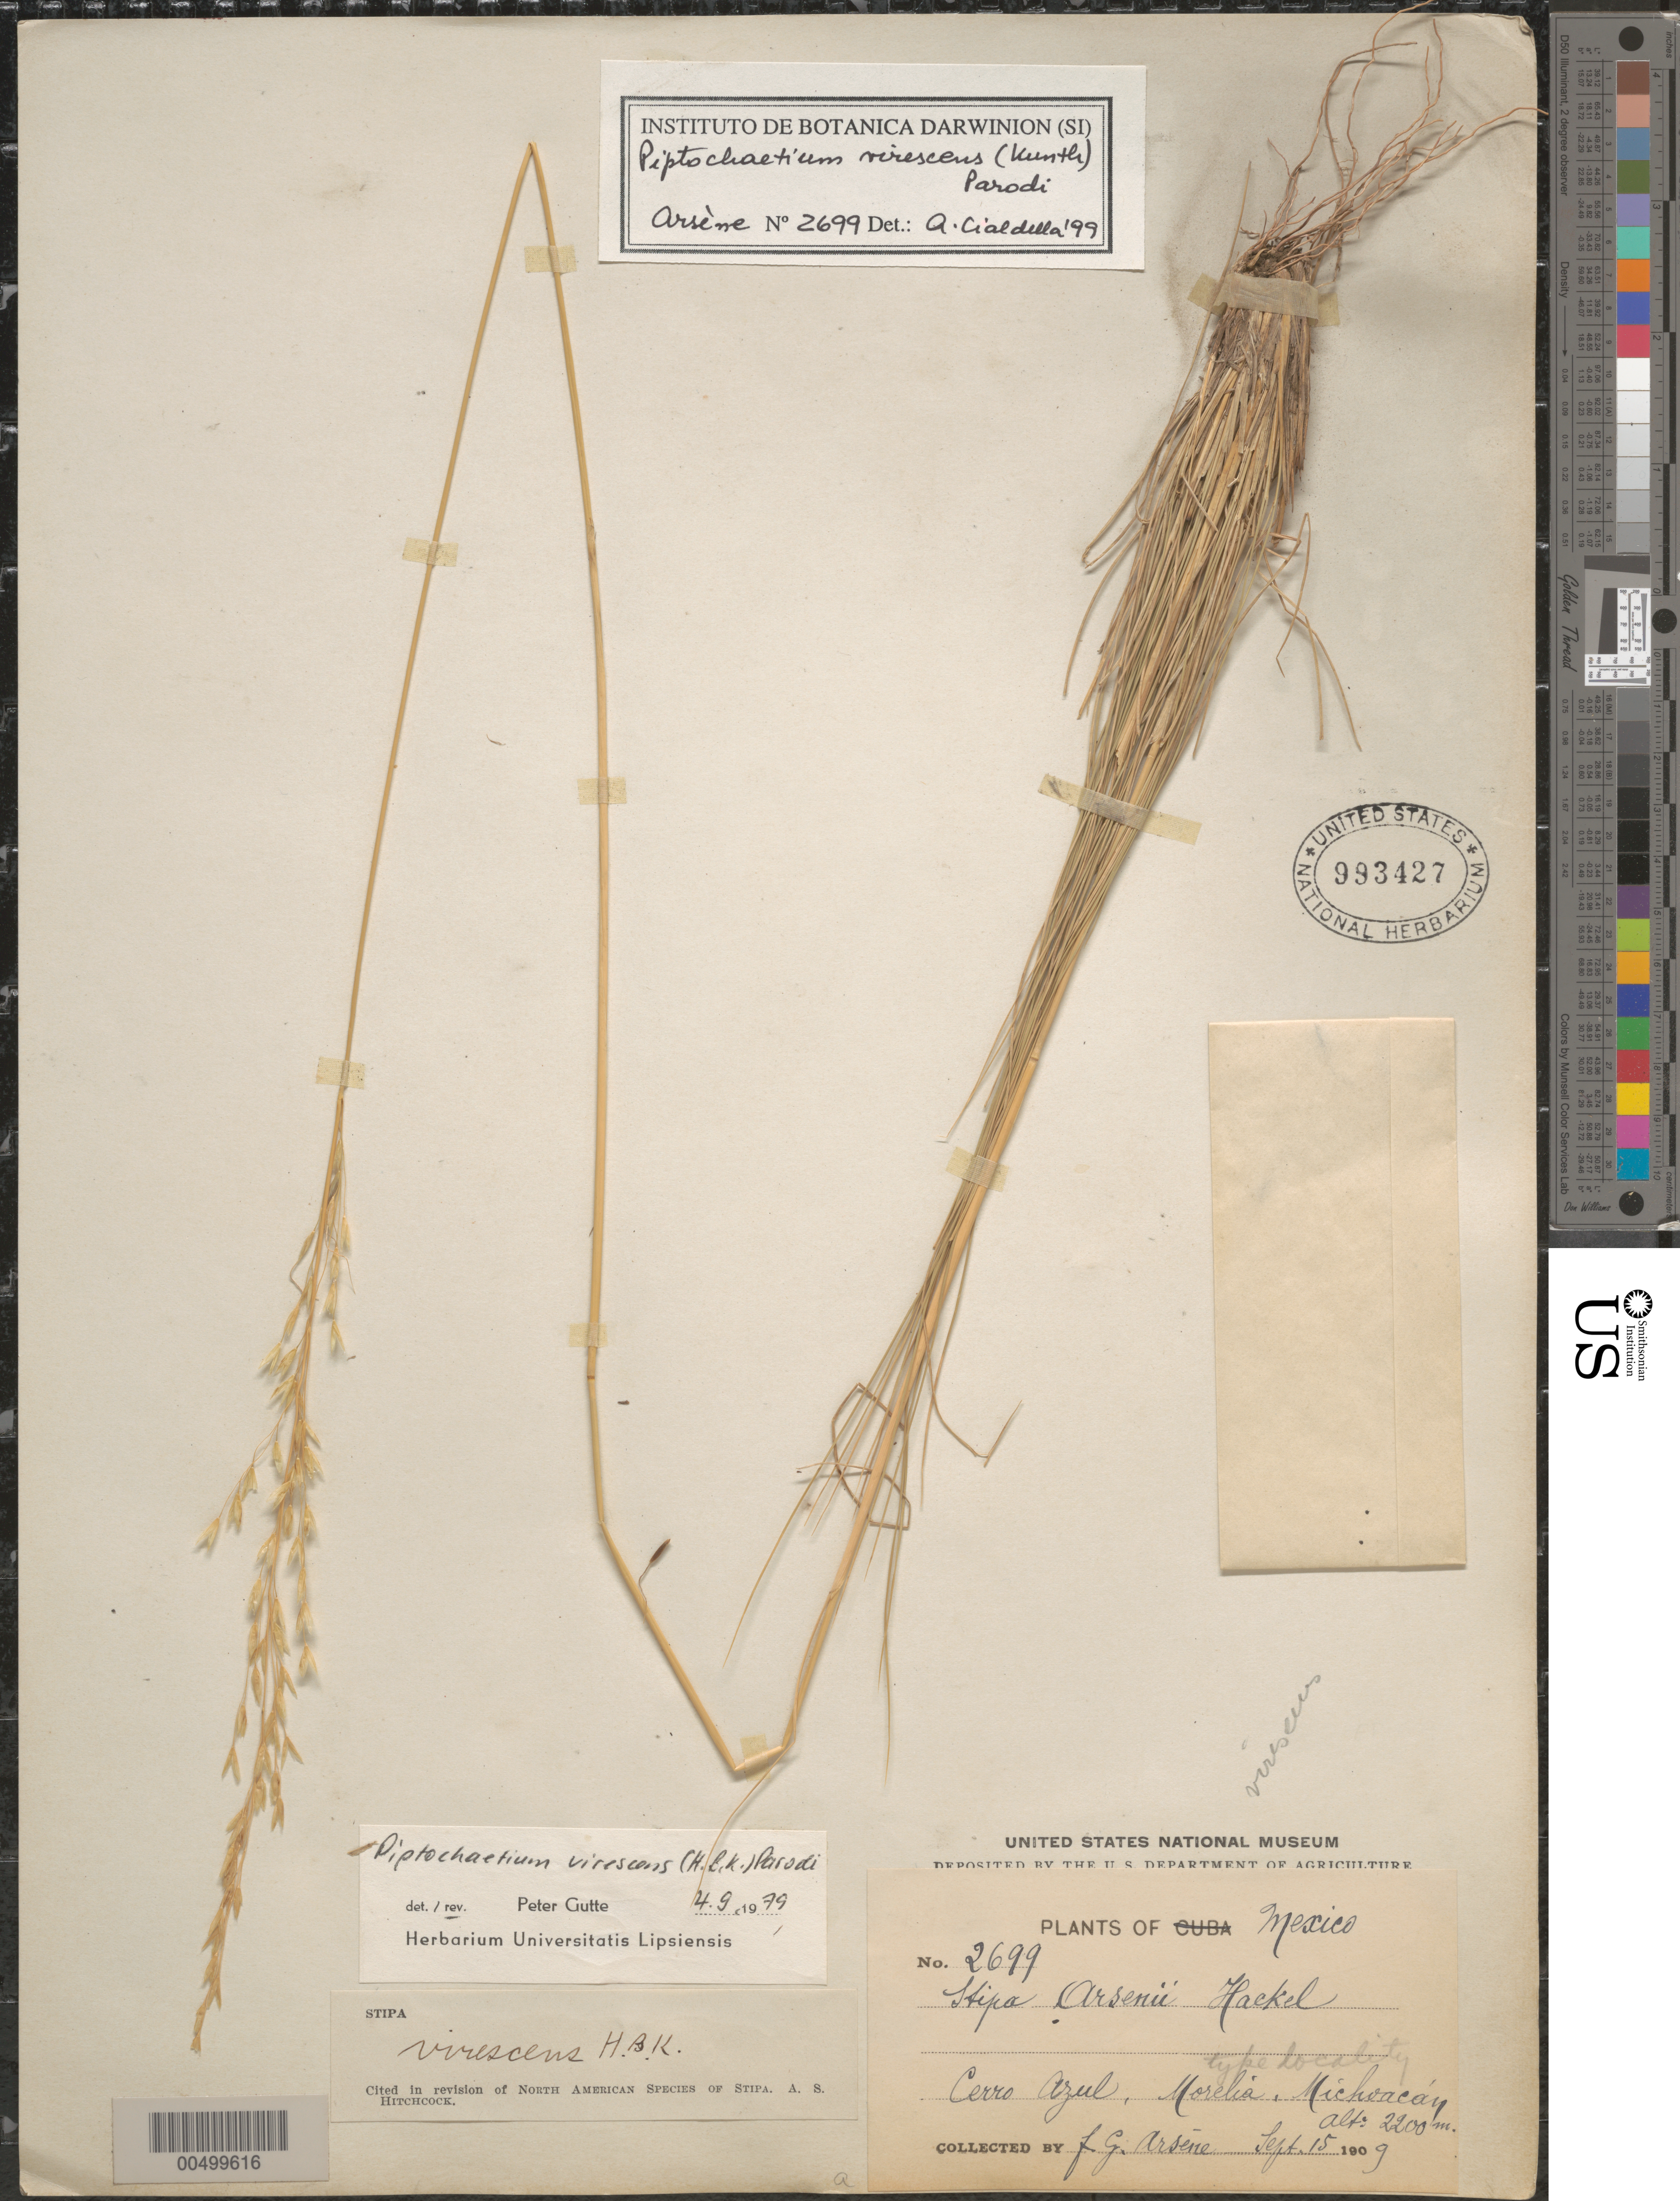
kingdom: Plantae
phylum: Tracheophyta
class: Liliopsida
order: Poales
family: Poaceae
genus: Piptochaetium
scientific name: Piptochaetium virescens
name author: (Kunth) Parodi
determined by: Gutte, P.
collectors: Bro. G. Arsène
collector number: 2699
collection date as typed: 15 Sep 1909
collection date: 1909-09-15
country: Mexico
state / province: Michoacán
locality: Cerro Azul, Morelia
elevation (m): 2200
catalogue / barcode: US 993427